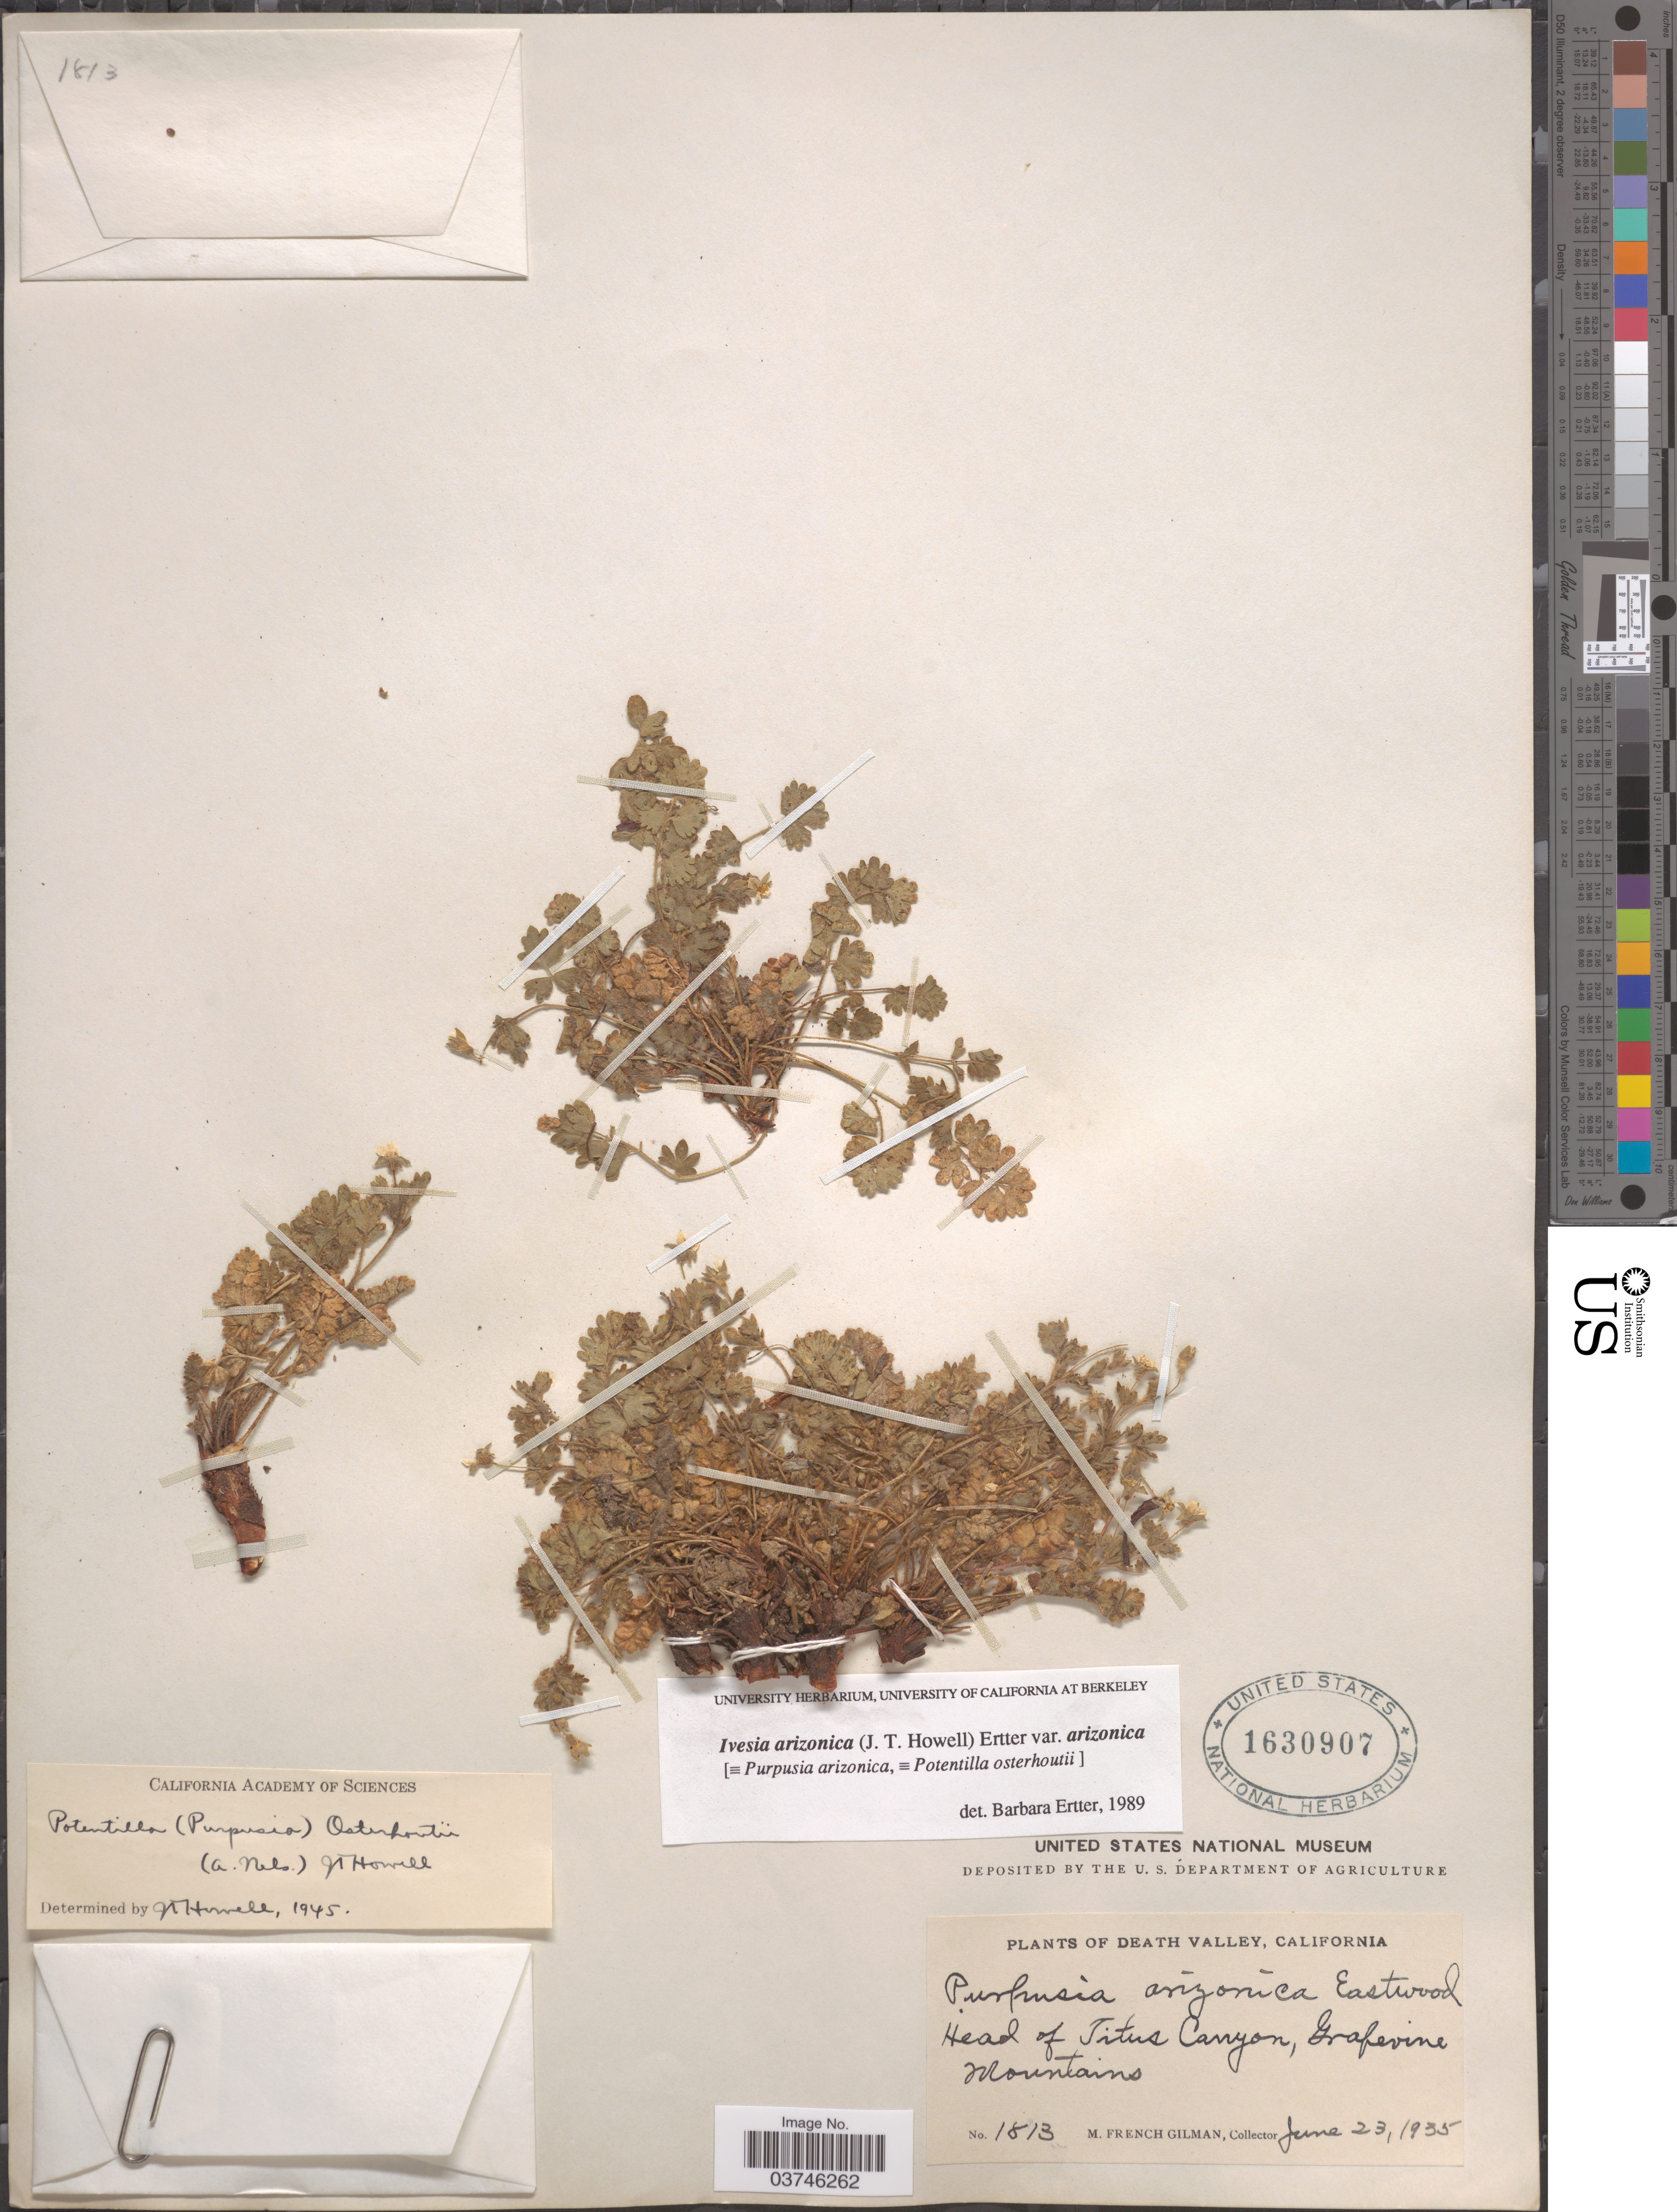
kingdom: Plantae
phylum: Tracheophyta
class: Magnoliopsida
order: Rosales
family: Rosaceae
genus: Potentilla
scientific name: Potentilla osterhoutii var. osterhoutii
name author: (A. Nelson) J.T. Howell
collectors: M. F. Gilman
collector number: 1813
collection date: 1935-06-23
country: United States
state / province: California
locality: Death Valley. Head of Titus Canyon, Grapevine Mountains.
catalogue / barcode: US 1630907